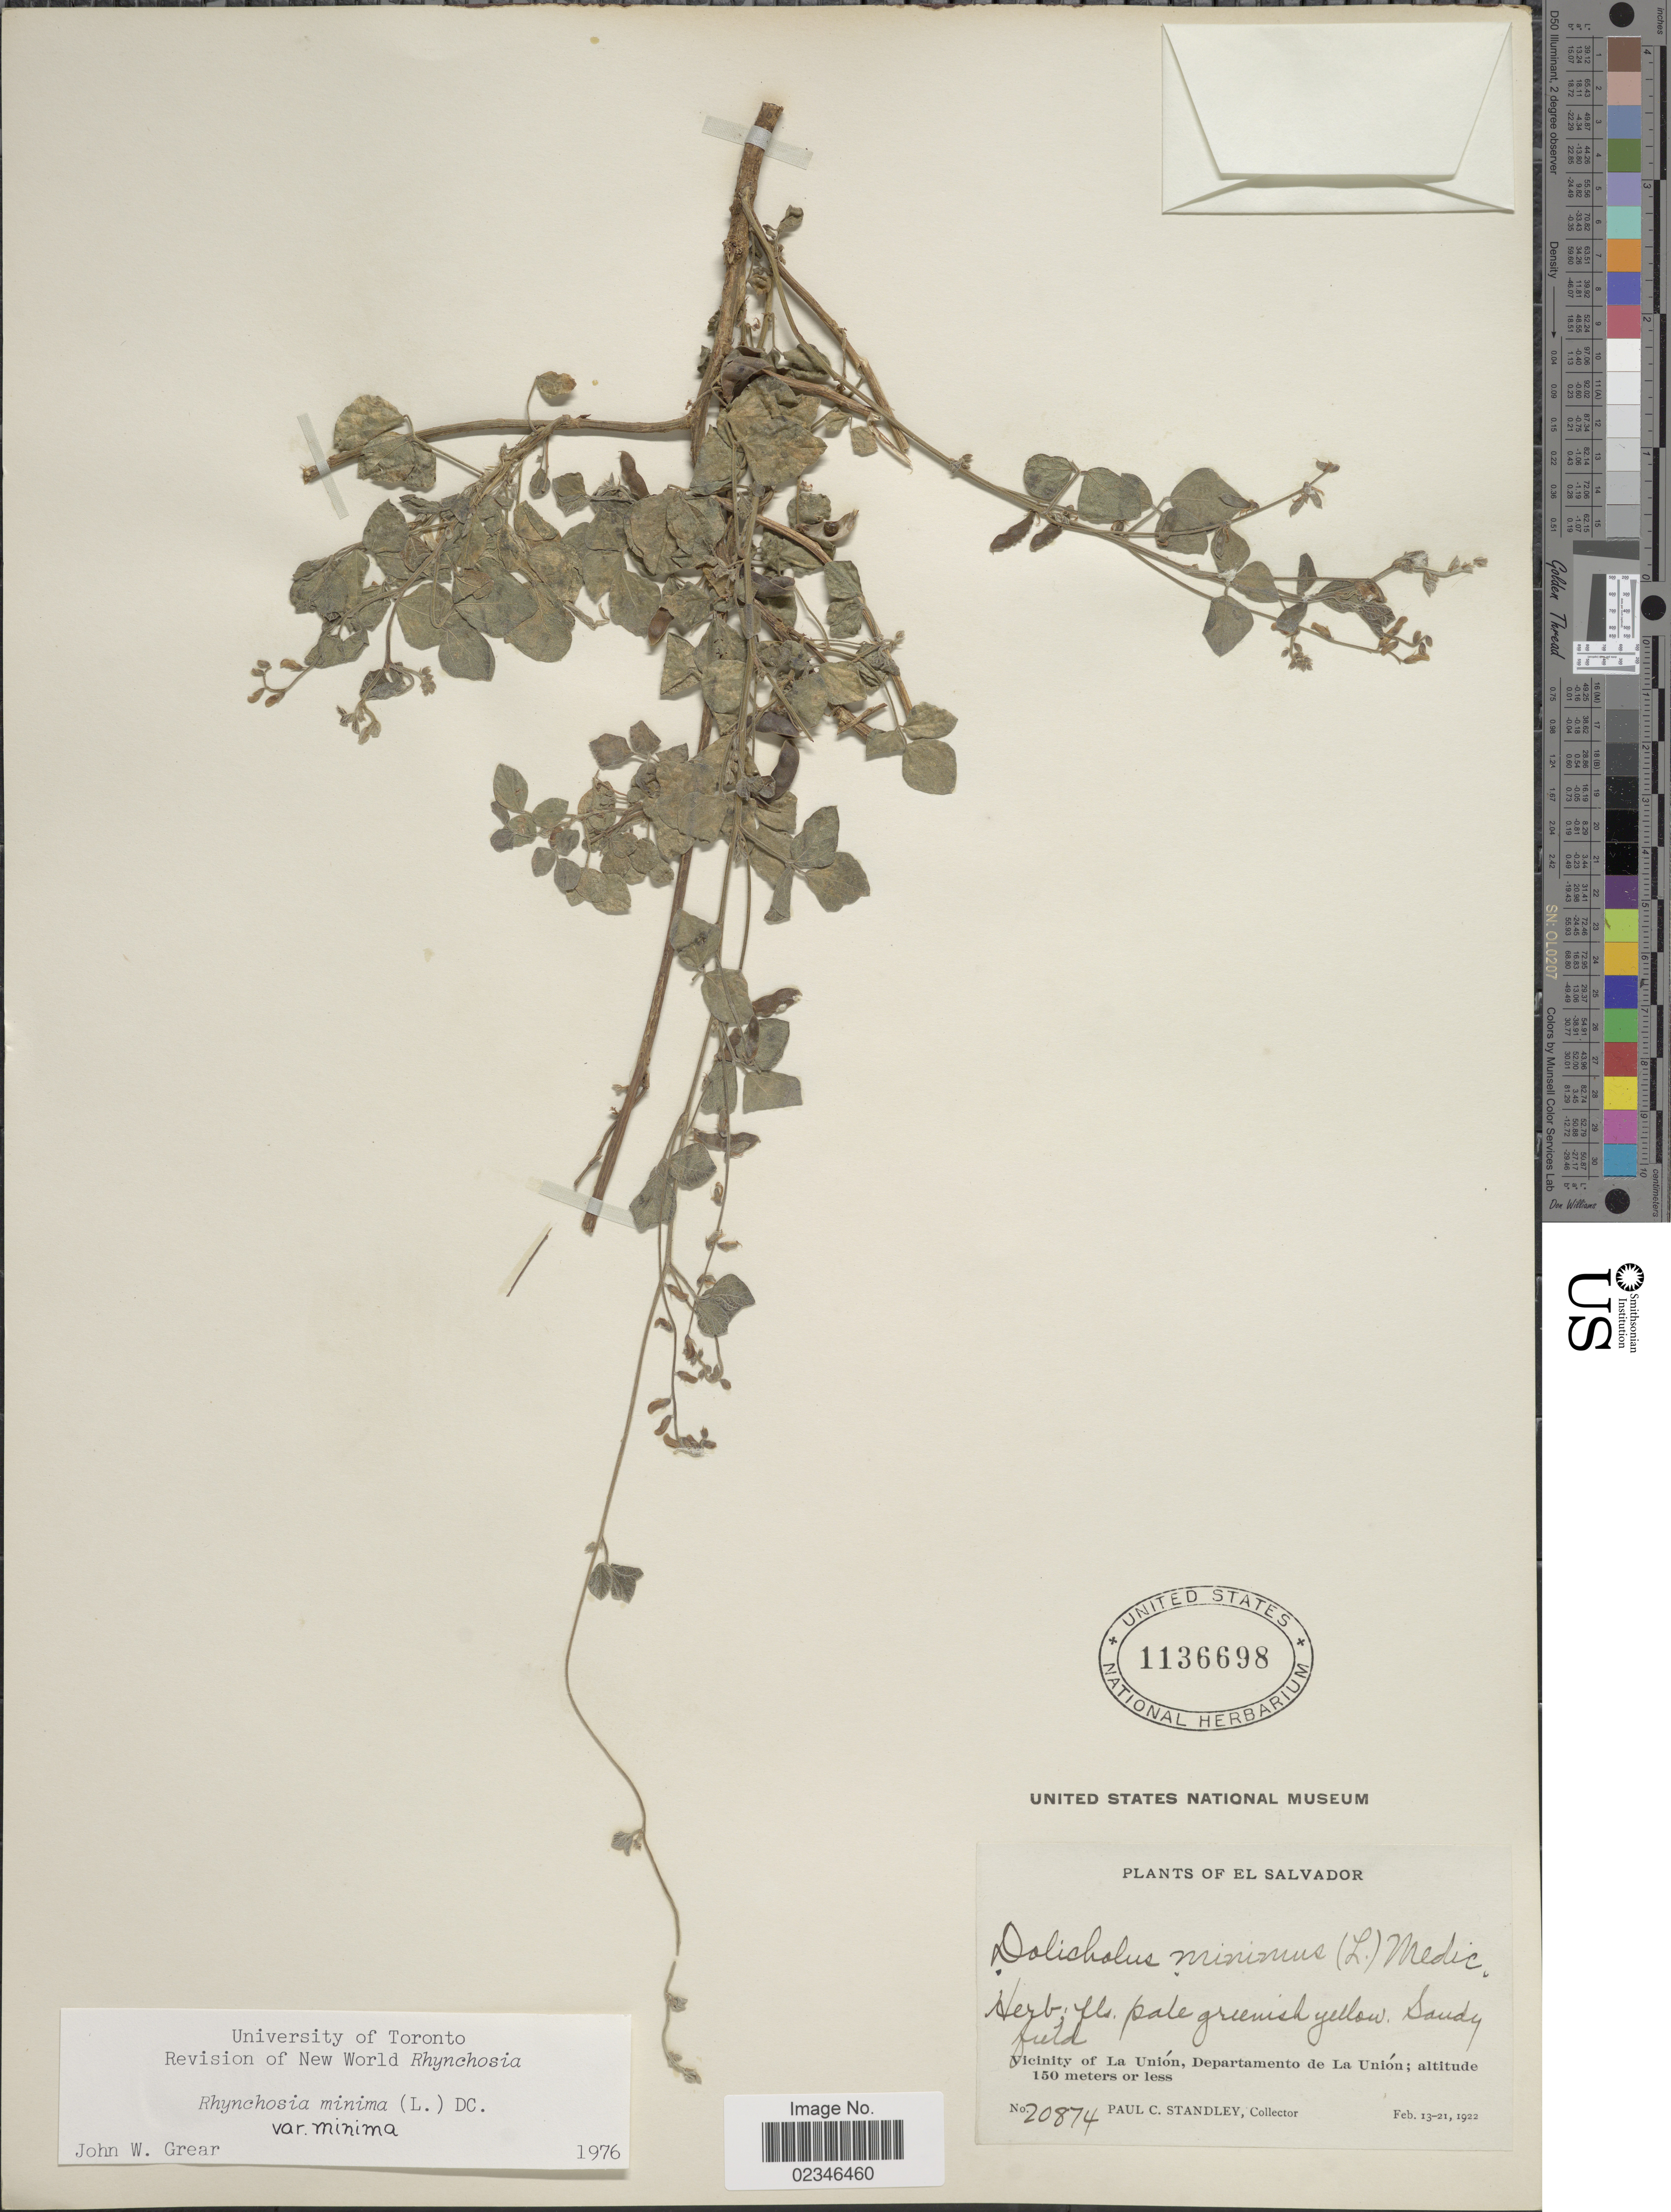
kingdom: Plantae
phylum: Tracheophyta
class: Magnoliopsida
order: Fabales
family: Fabaceae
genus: Rhynchosia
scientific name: Rhynchosia minima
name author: (L.) DC.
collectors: P. C. Standley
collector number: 20874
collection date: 1922-02-13/1922-02-21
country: El Salvador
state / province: La Union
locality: Vicinity of La Unión, Departamento de La Unión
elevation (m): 150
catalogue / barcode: US 1136698